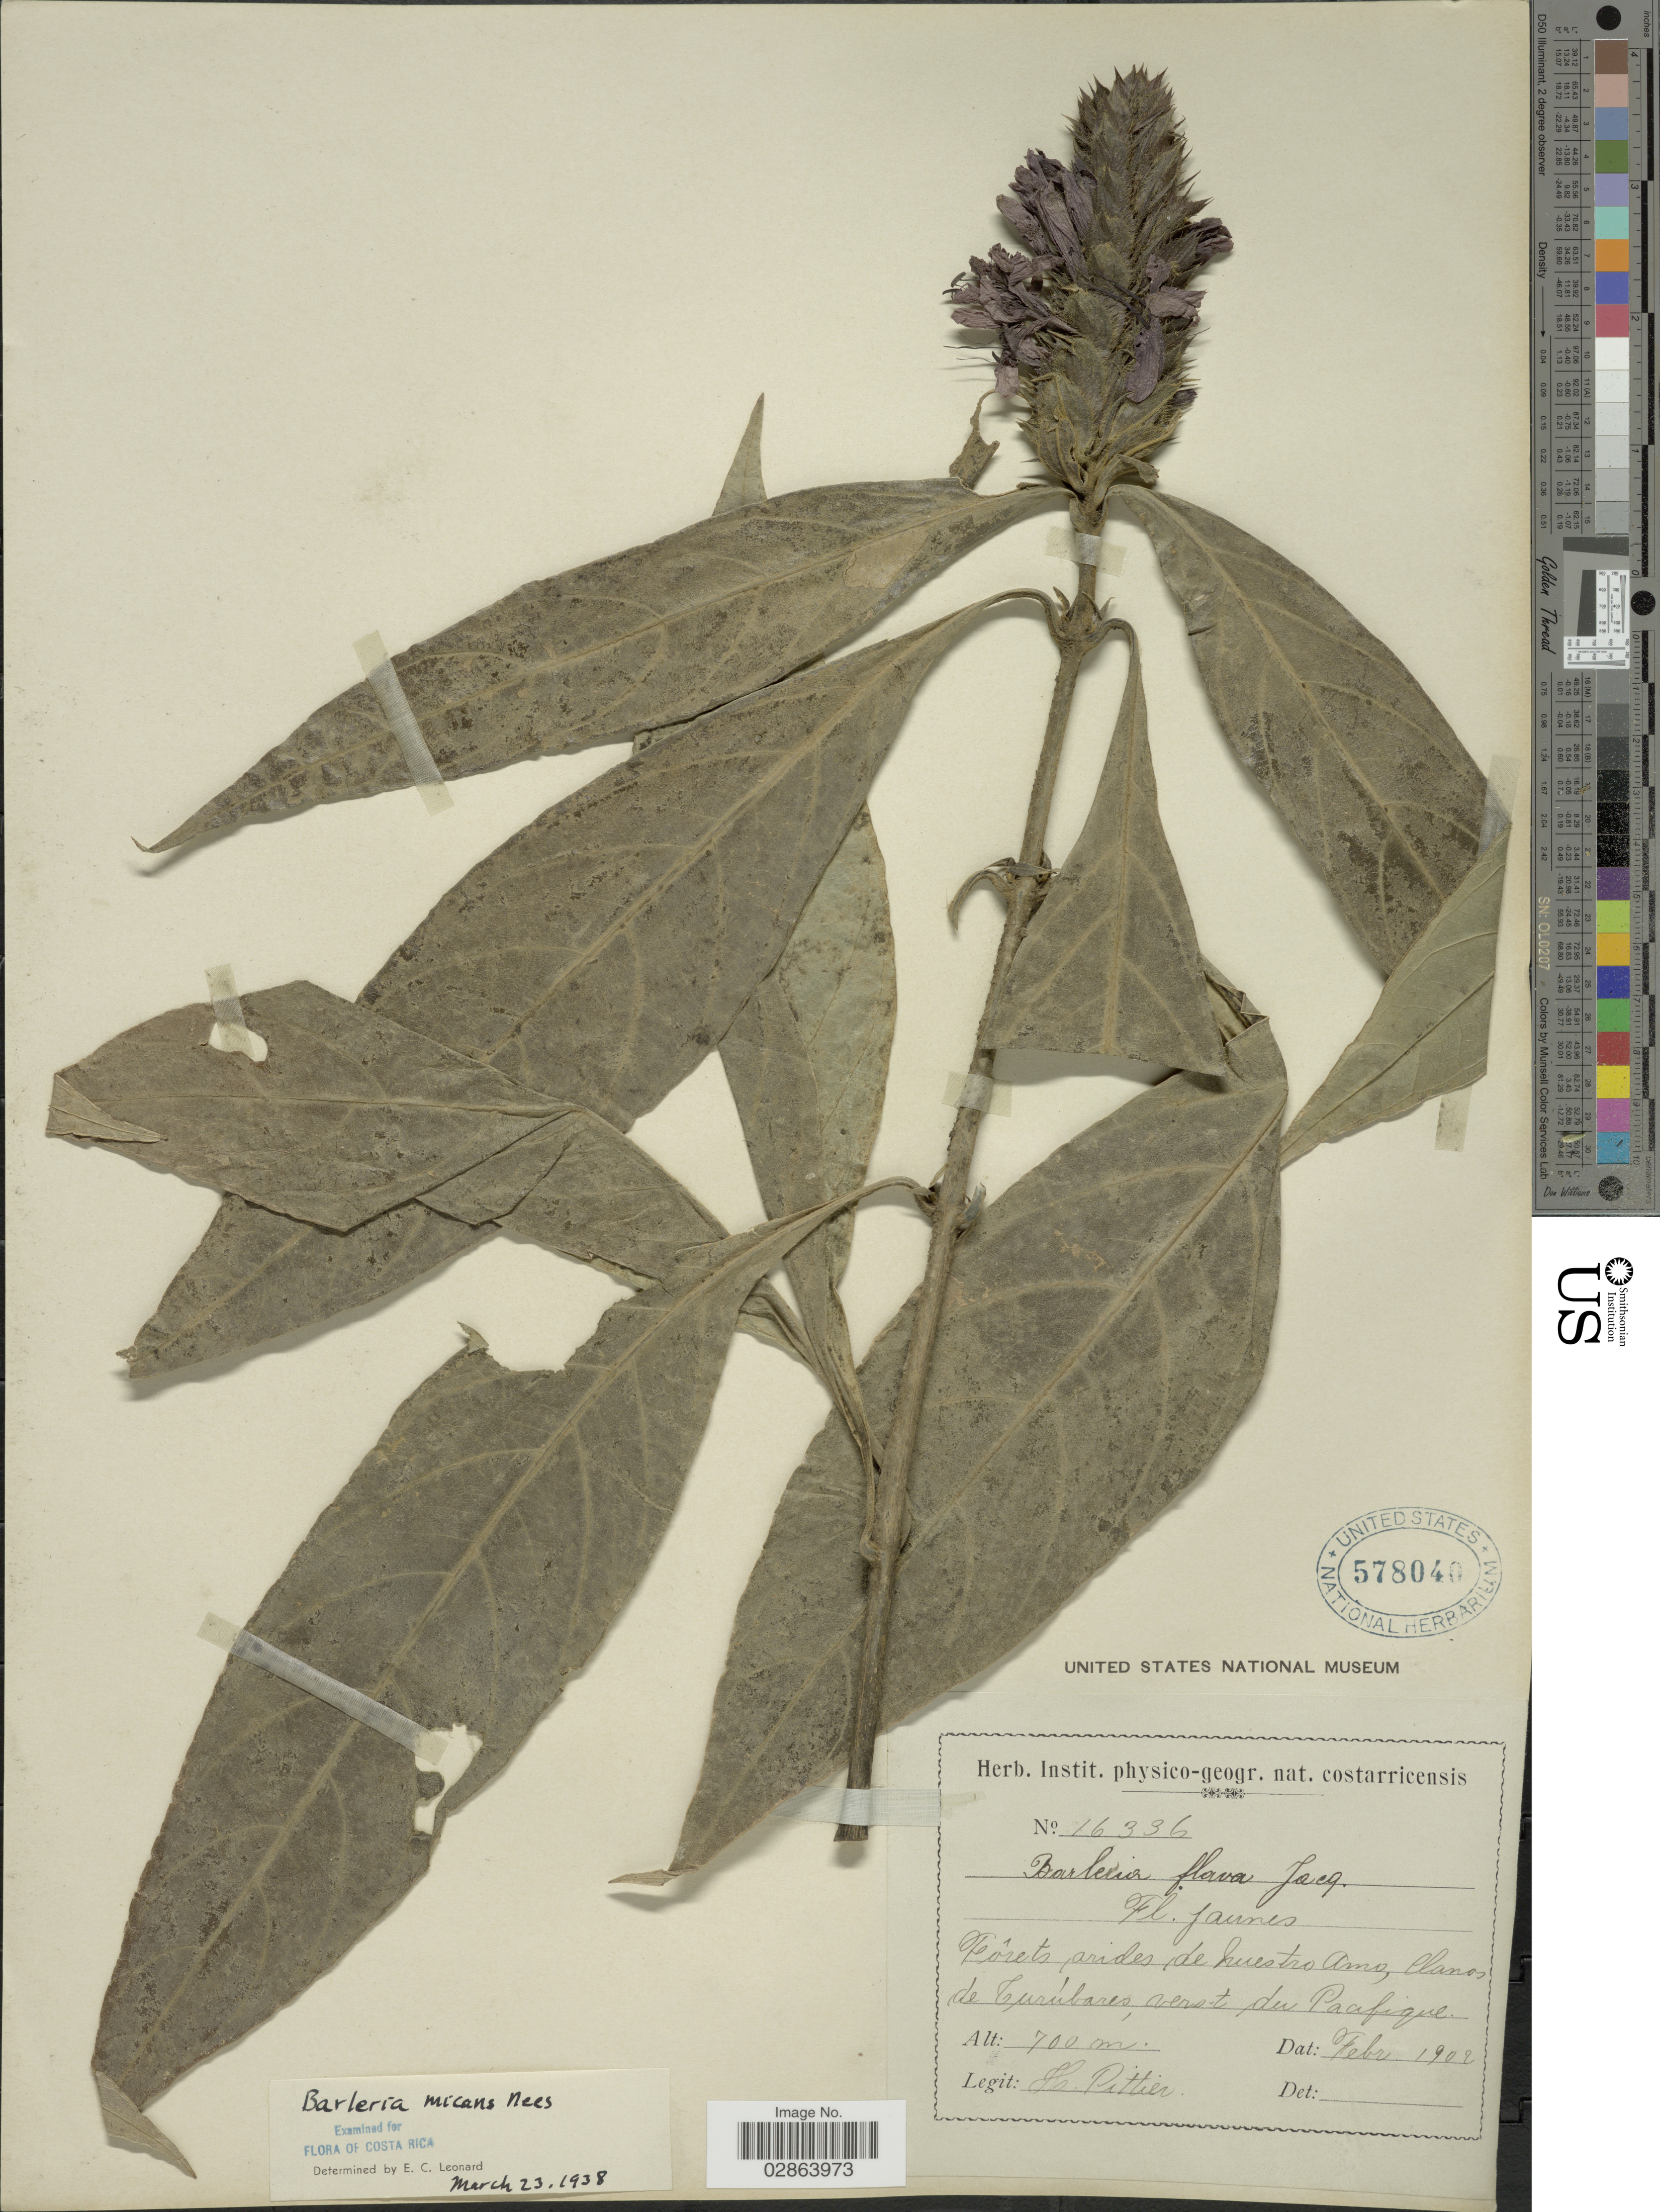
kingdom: Plantae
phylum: Tracheophyta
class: Magnoliopsida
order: Lamiales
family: Acanthaceae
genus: Barleria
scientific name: Barleria oenotheroides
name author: Dum. Cours.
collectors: H. F. Pittier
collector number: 16336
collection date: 1902-02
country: Costa Rica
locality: Forêts arides de Nuestro Amo, llanos de Turúbares, verst du Pacifique.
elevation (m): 700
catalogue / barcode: US 578040